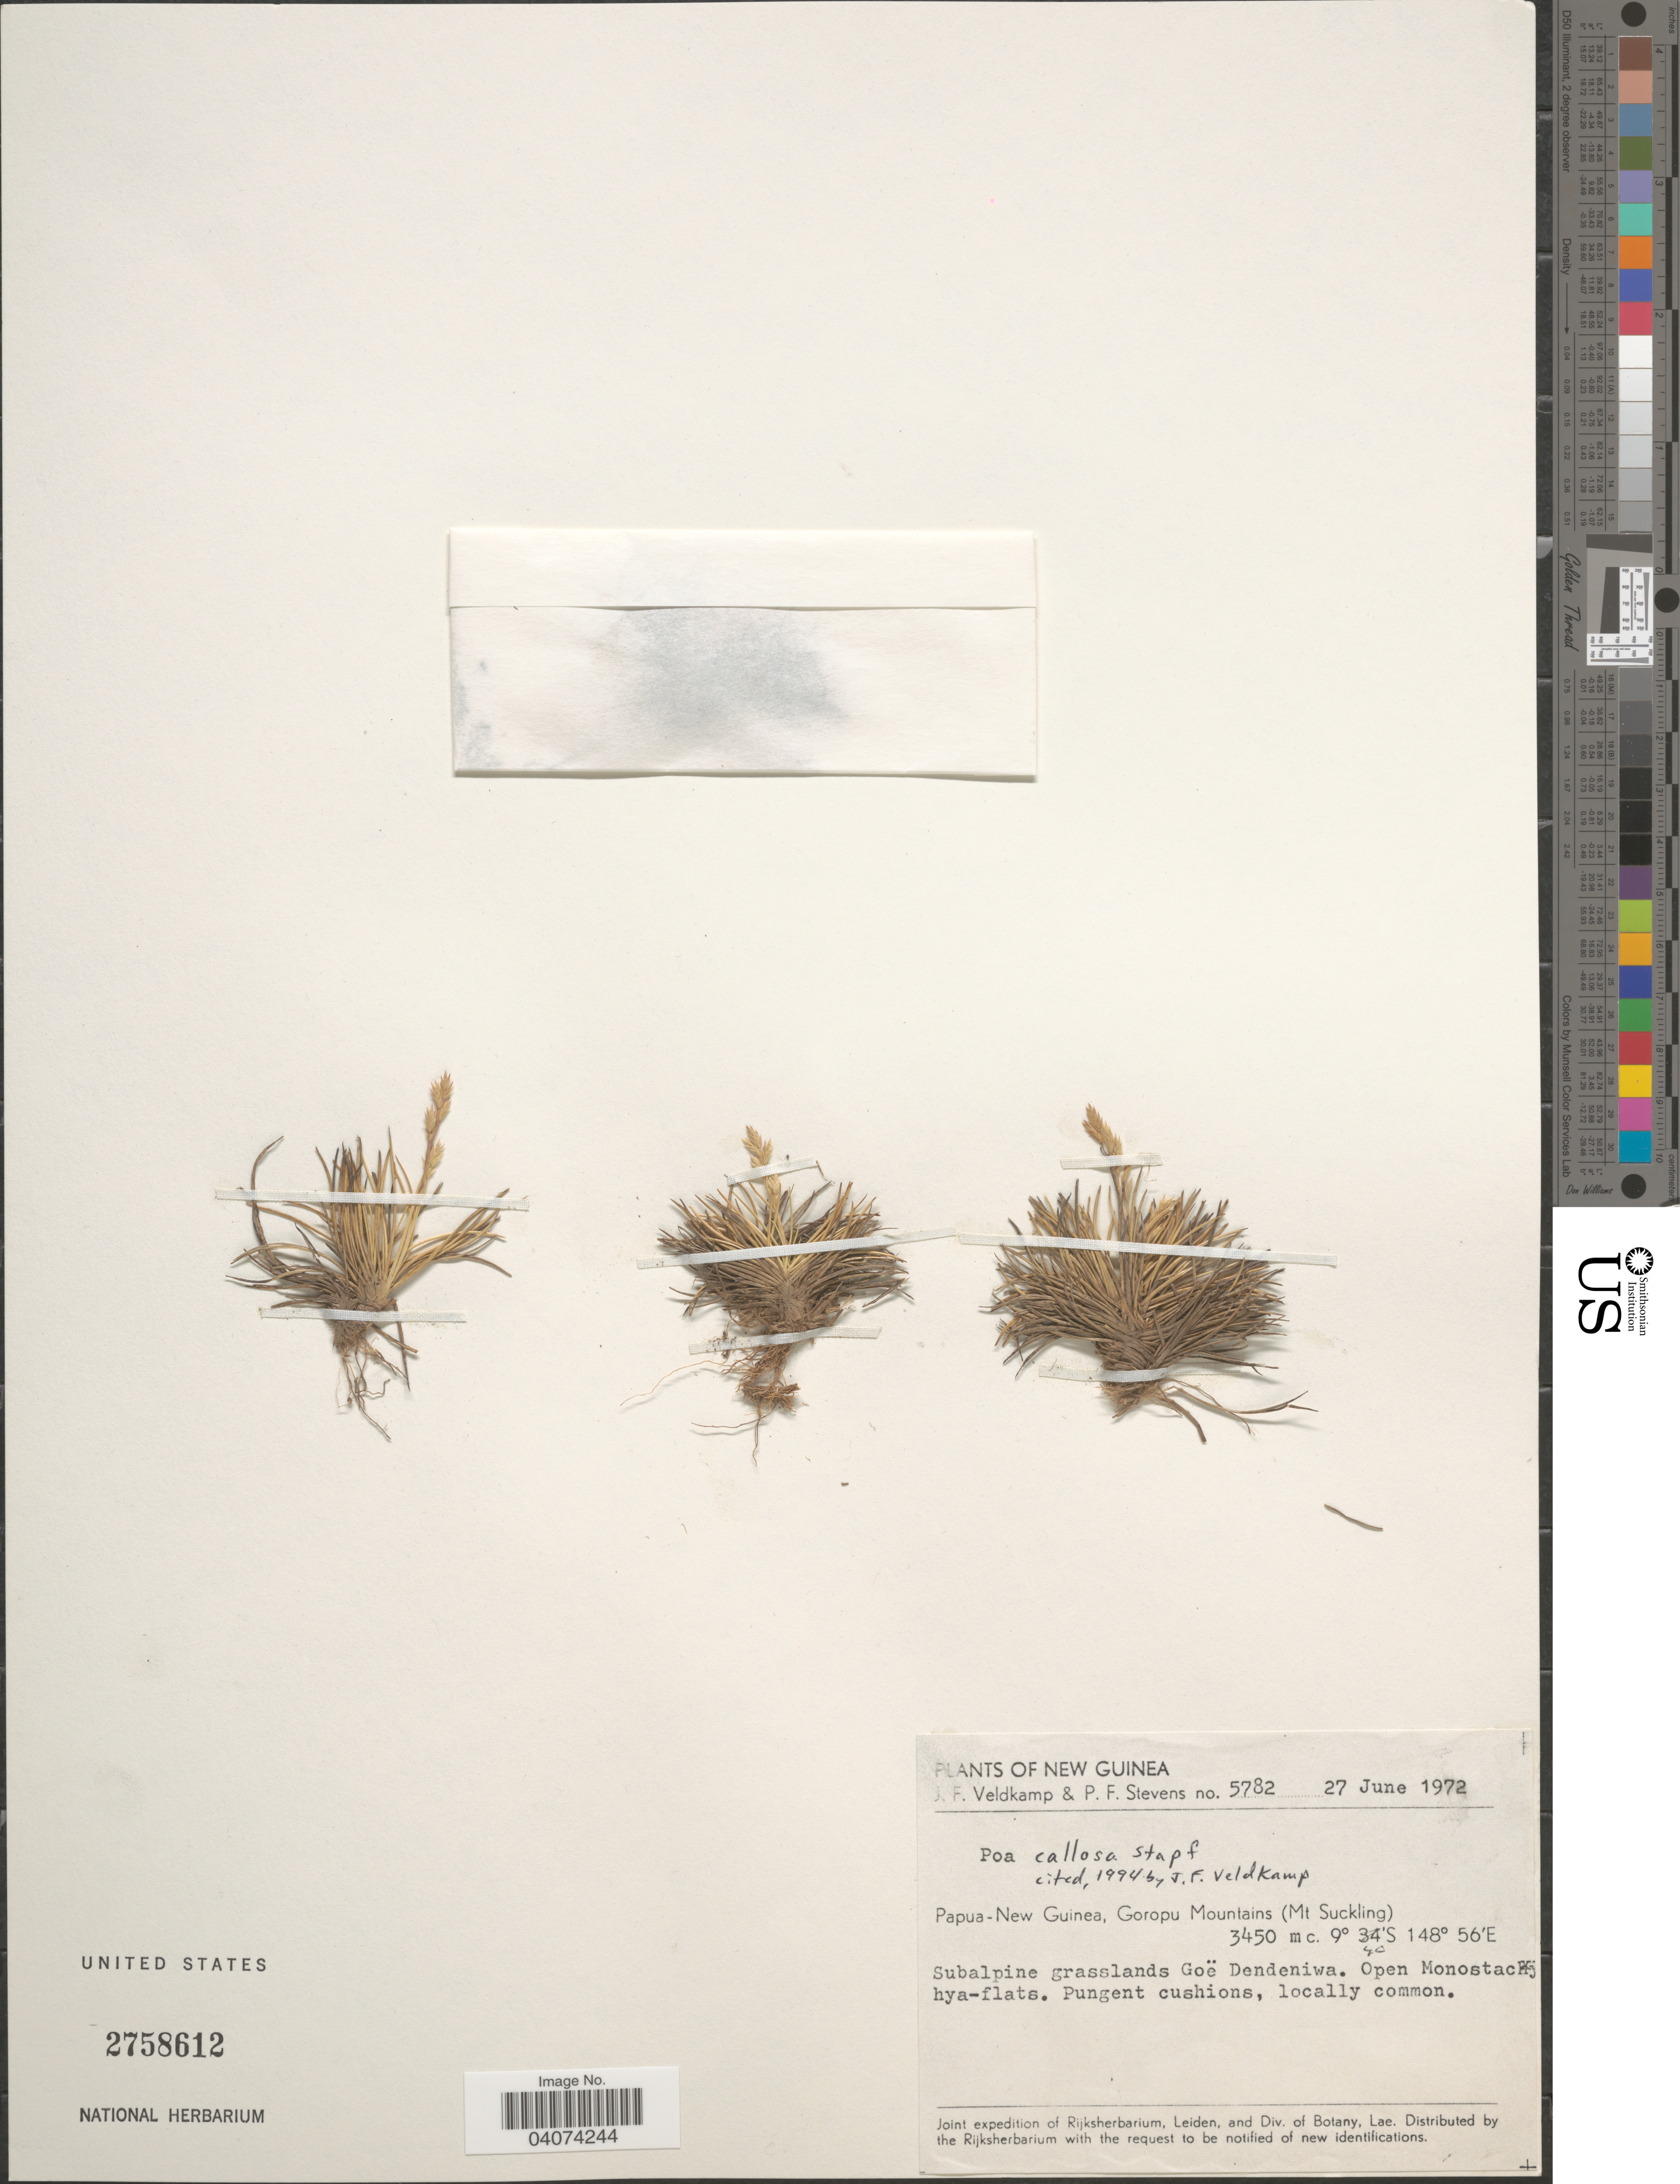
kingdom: Plantae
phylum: Tracheophyta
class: Liliopsida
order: Poales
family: Poaceae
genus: Poa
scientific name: Poa callosa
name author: Stapf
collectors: J. F. Veldkamp & P. F. Stevens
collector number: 5782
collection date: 1972-06-27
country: Papua New Guinea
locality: Goropu Mountains (Mt Suckling). Joint expedition of Rijksherbarium, Leiden, and Div. of Botany, Lae.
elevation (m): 3450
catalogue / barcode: US 2758612